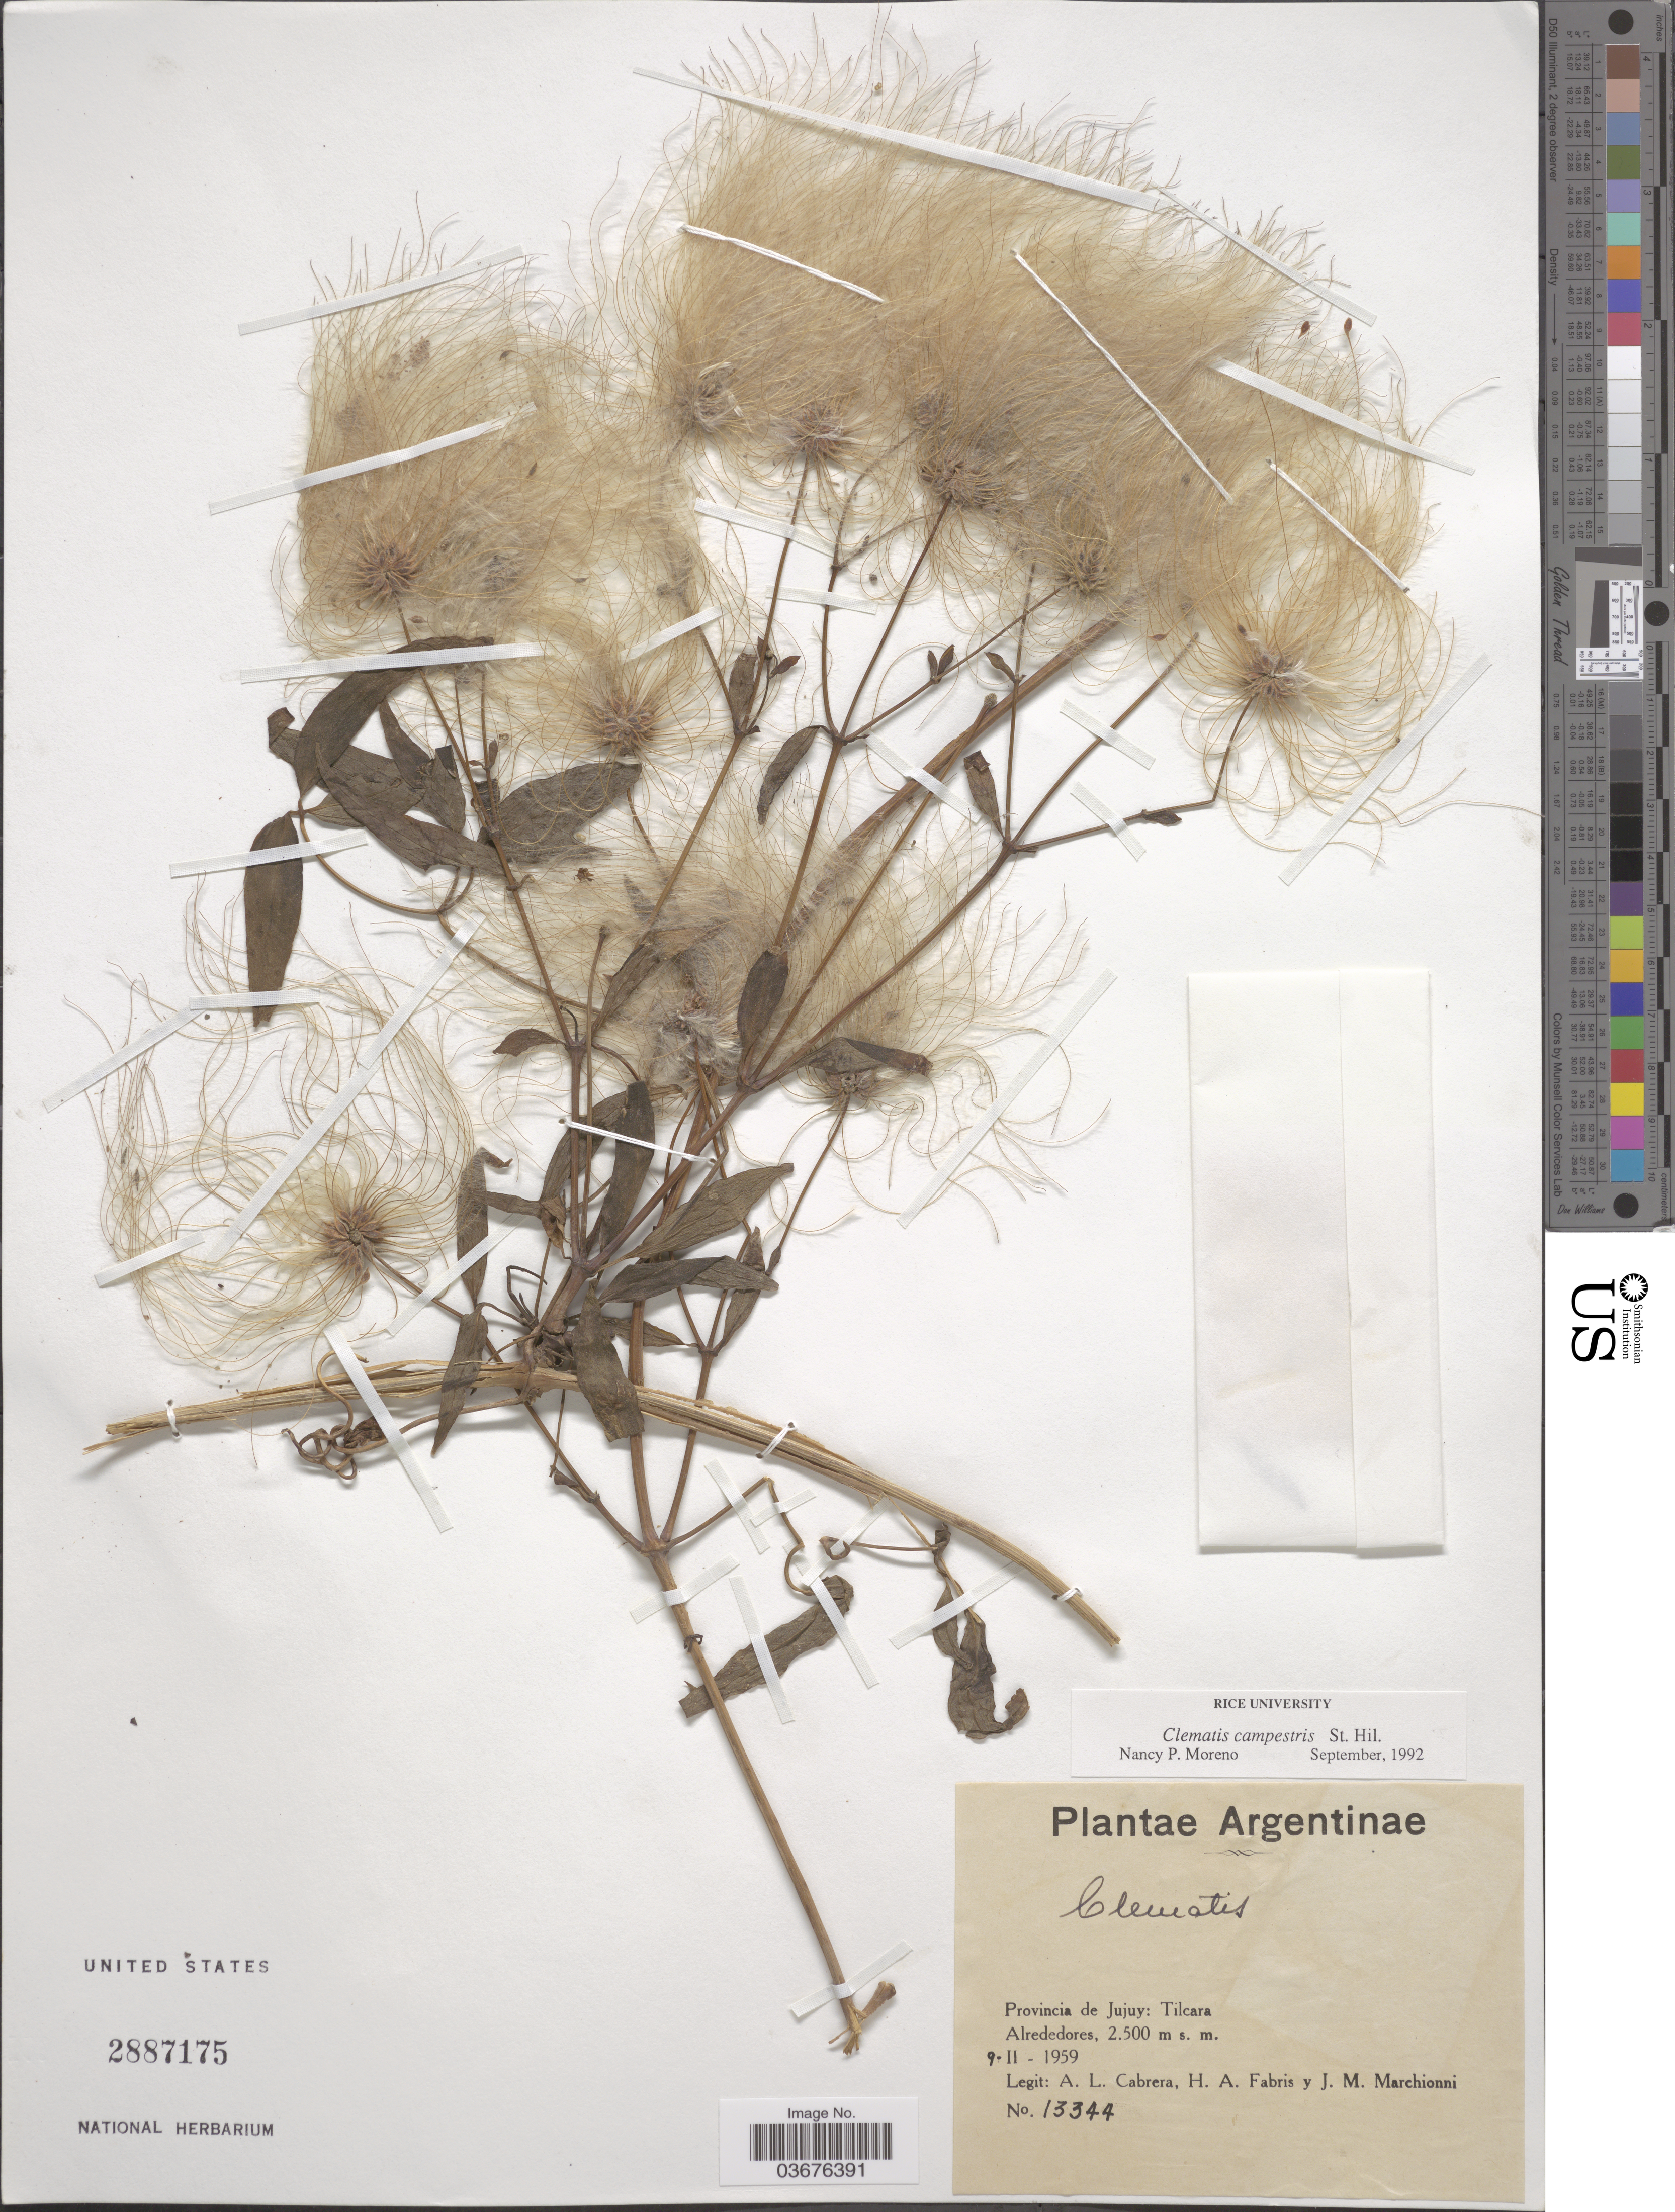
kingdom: Plantae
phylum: Tracheophyta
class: Magnoliopsida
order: Ranunculales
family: Ranunculaceae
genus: Clematis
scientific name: Clematis campestris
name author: A. St.-Hil.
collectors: A. L. Cabrera, H. A. Fabris & J. Marchionni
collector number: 13344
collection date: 1959-02-09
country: Argentina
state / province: Jujuy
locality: Tilcara. Alrededores.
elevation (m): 2500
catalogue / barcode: US 2887175